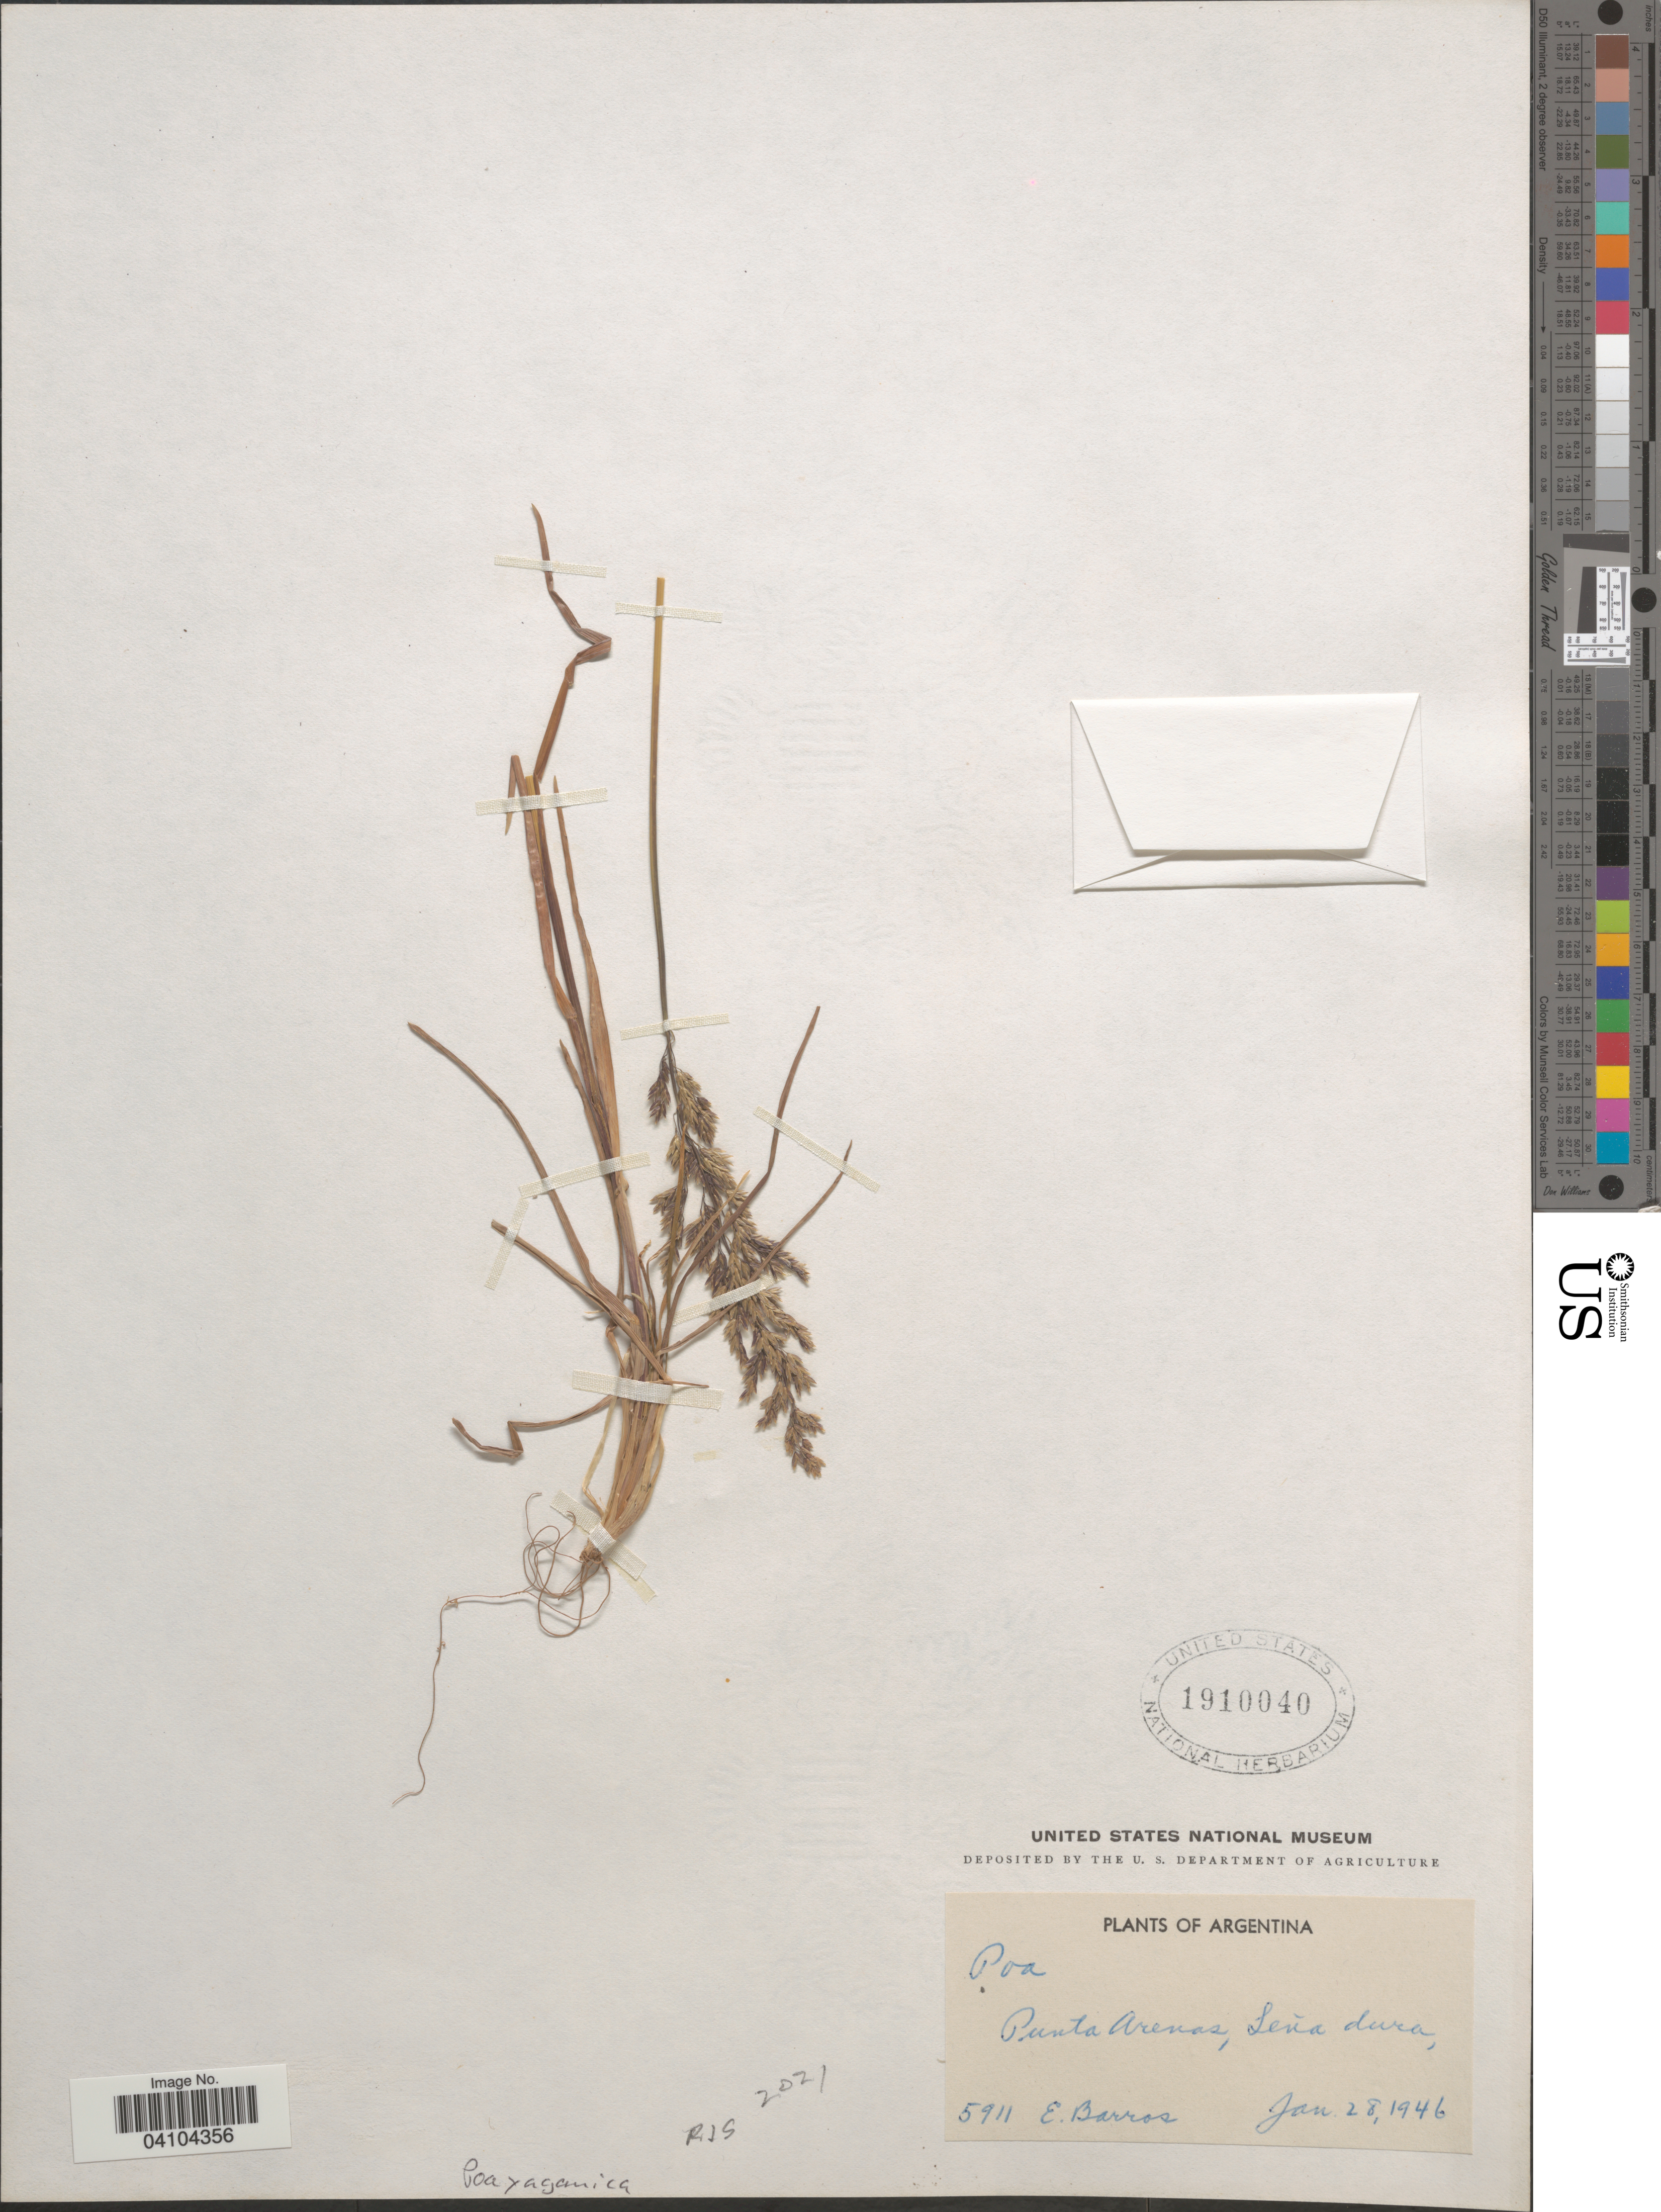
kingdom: Plantae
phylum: Tracheophyta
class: Liliopsida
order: Poales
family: Poaceae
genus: Poa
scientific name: Poa yaganica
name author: Speg.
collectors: E. Barros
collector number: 5911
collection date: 1946-01-28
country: Costa Rica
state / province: Puntarenas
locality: Seña dura.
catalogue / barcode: US 1910040